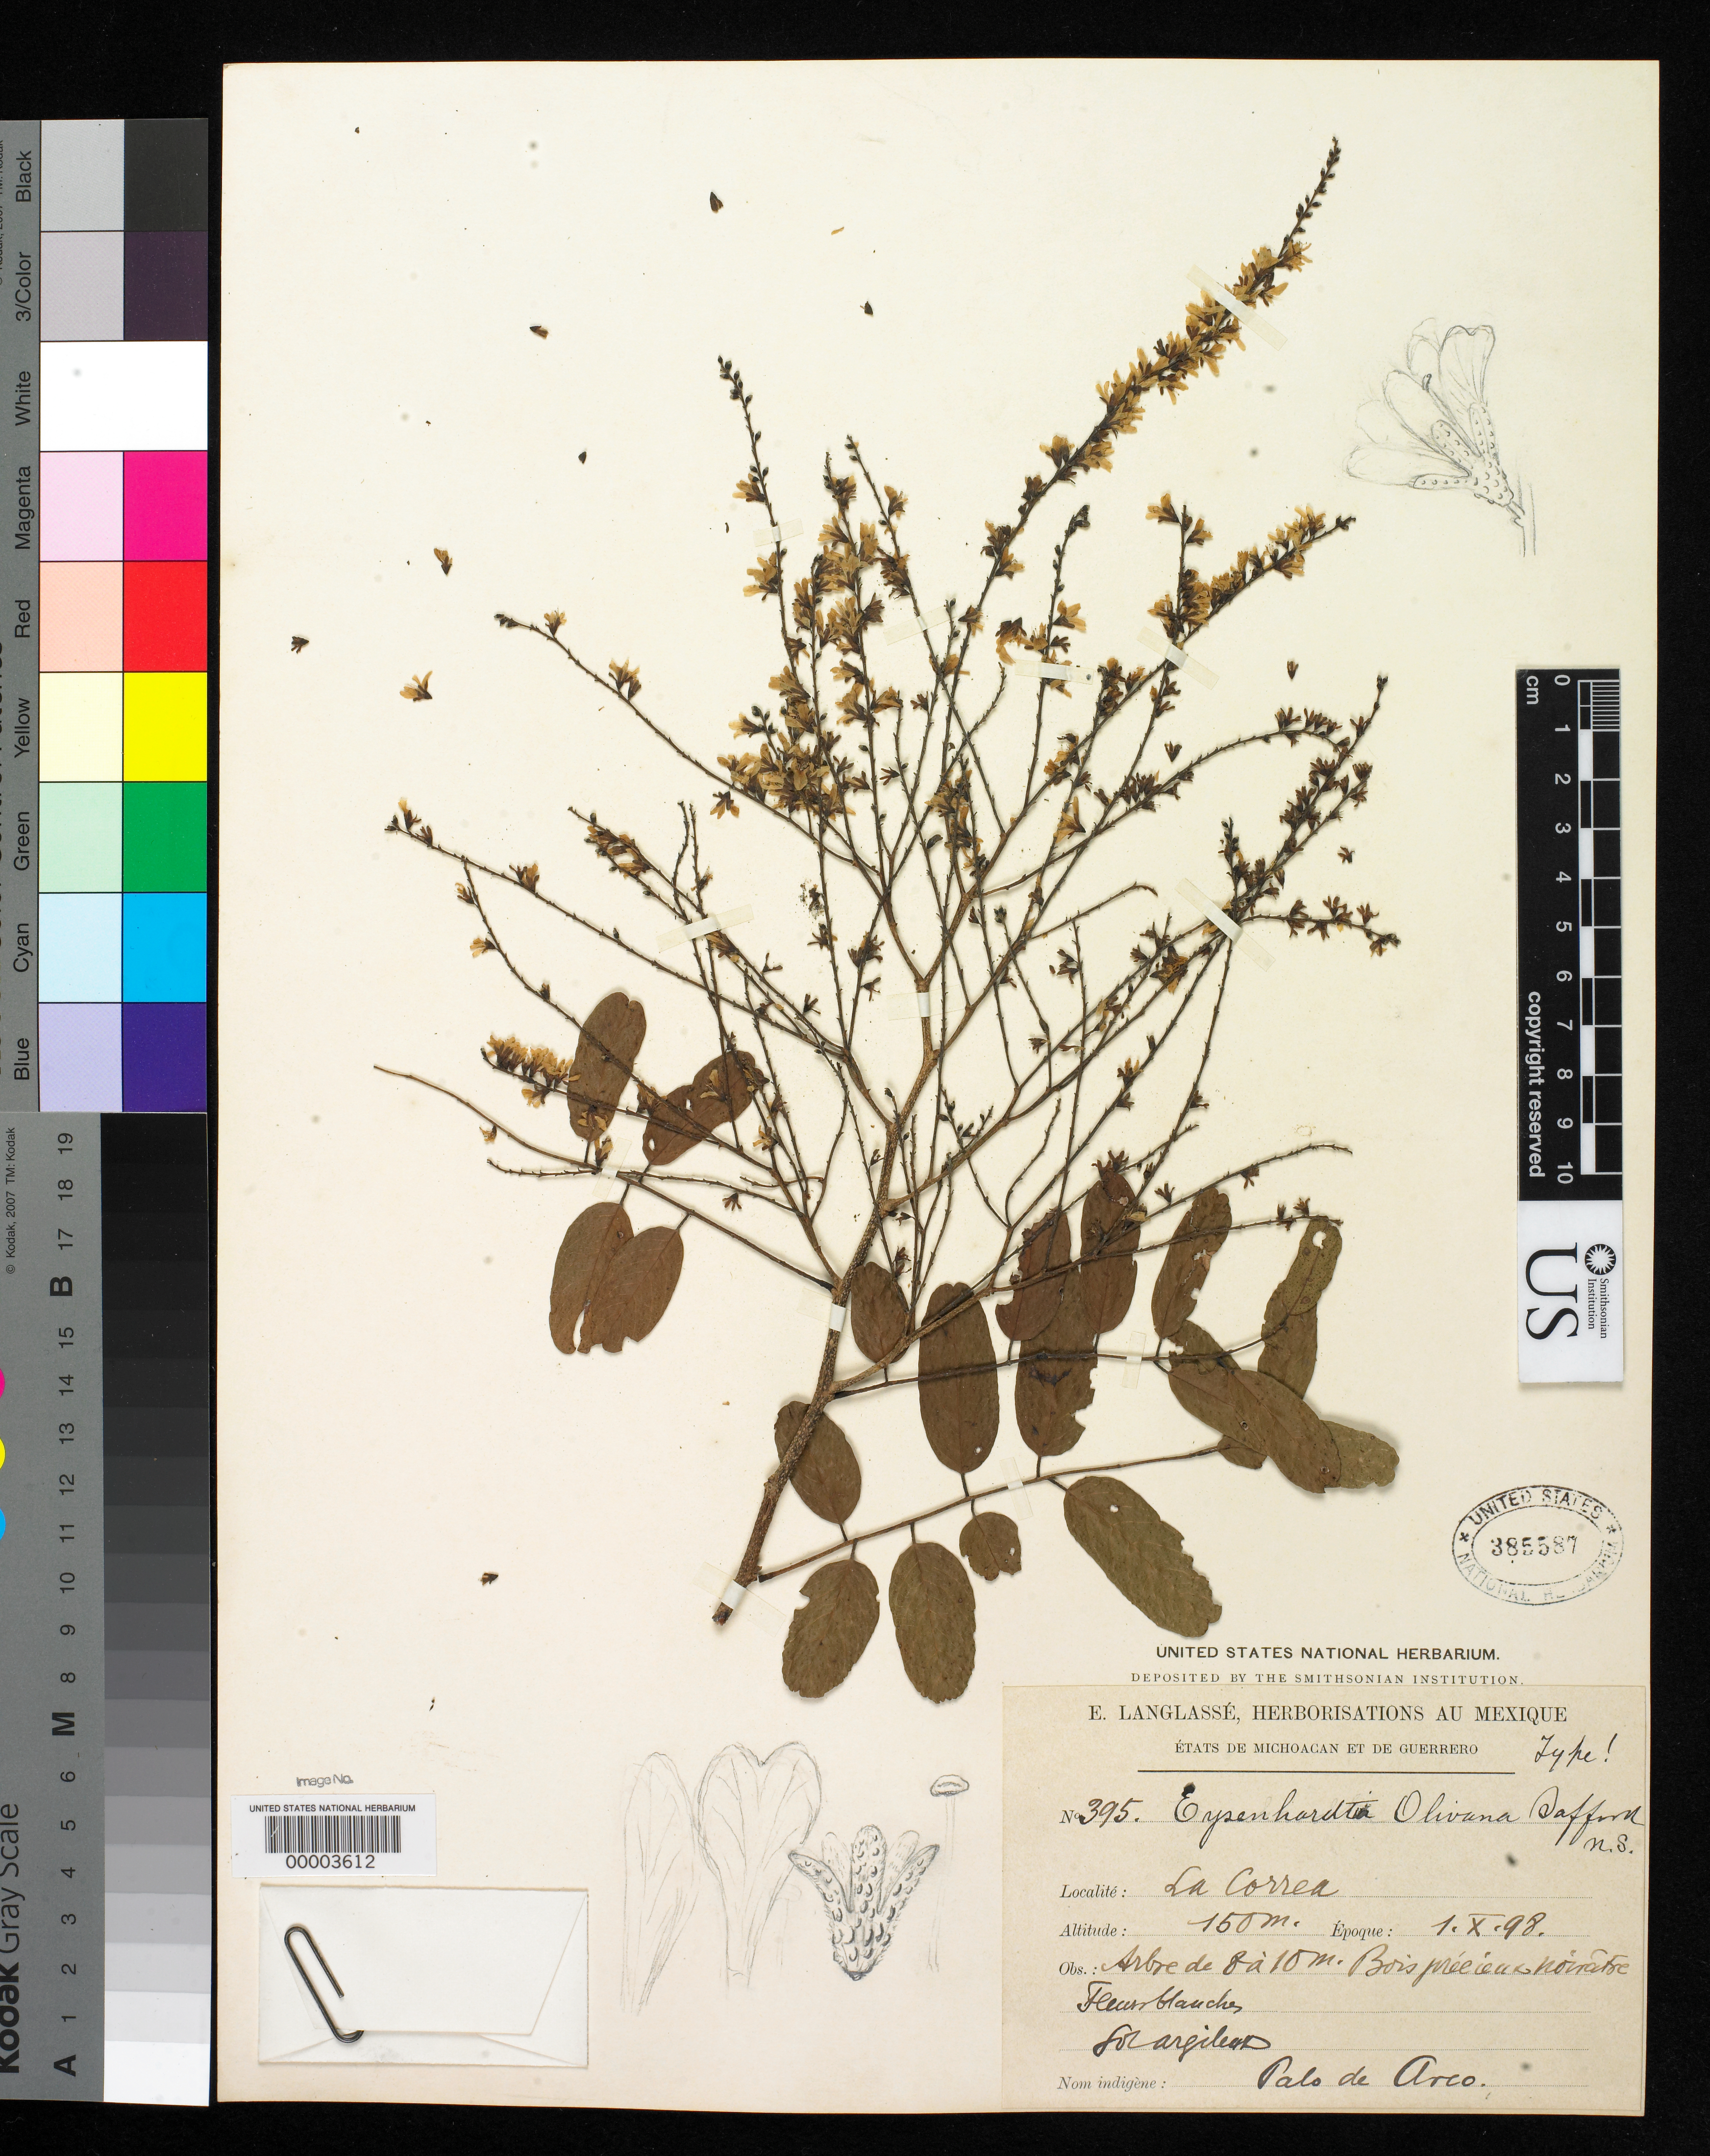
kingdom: Plantae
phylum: Tracheophyta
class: Magnoliopsida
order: Fabales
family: Fabaceae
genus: Eysenhardtia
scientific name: Eysenhardtia olivana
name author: Saff.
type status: Holotype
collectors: E. Langlassé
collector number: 395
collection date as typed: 01 Oct 1898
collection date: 1898-10-01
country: Mexico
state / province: Guerrero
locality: La Correa.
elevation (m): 150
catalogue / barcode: US 385587